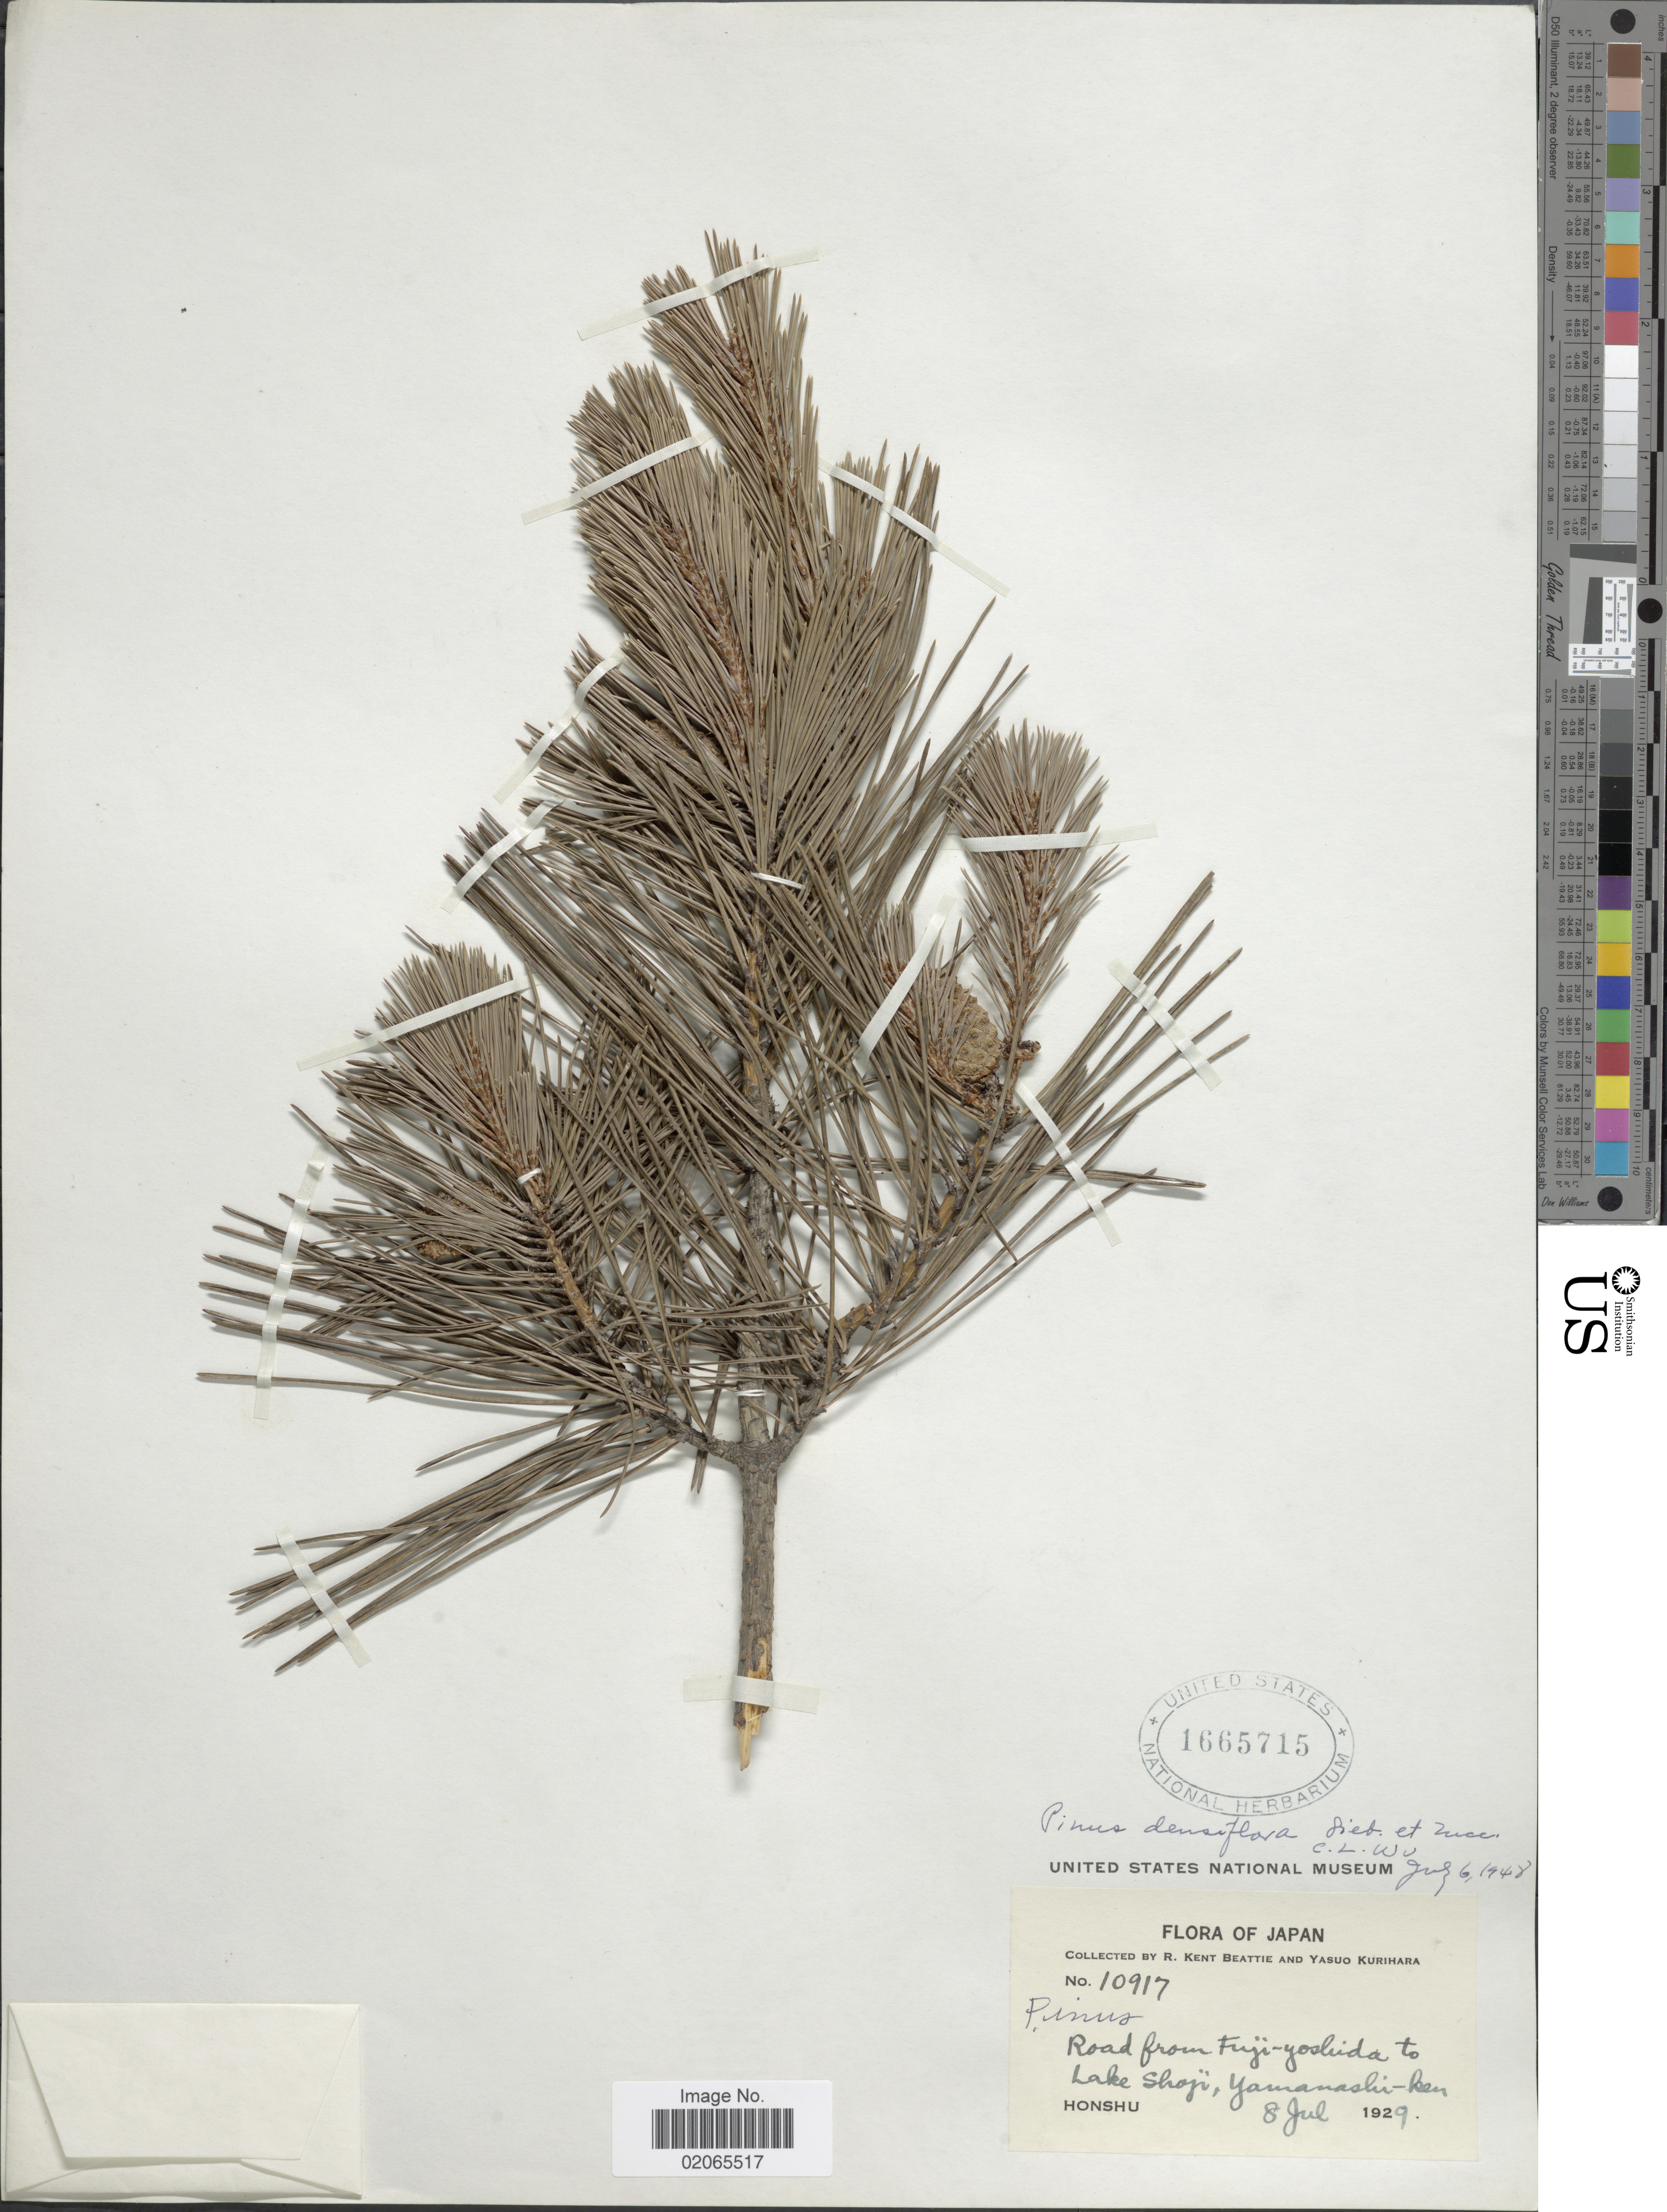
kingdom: Plantae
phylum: Tracheophyta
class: Pinopsida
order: Pinales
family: Pinaceae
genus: Pinus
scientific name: Pinus densiflora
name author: Siebold & Zucc.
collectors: R. K. Beattie & Y. Kurihara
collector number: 10917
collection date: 1929-07-08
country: Japan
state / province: Yamanasi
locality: Road from Fuji-yoslida to Lake Shoji, Yamanashi-ken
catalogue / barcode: US 1665715